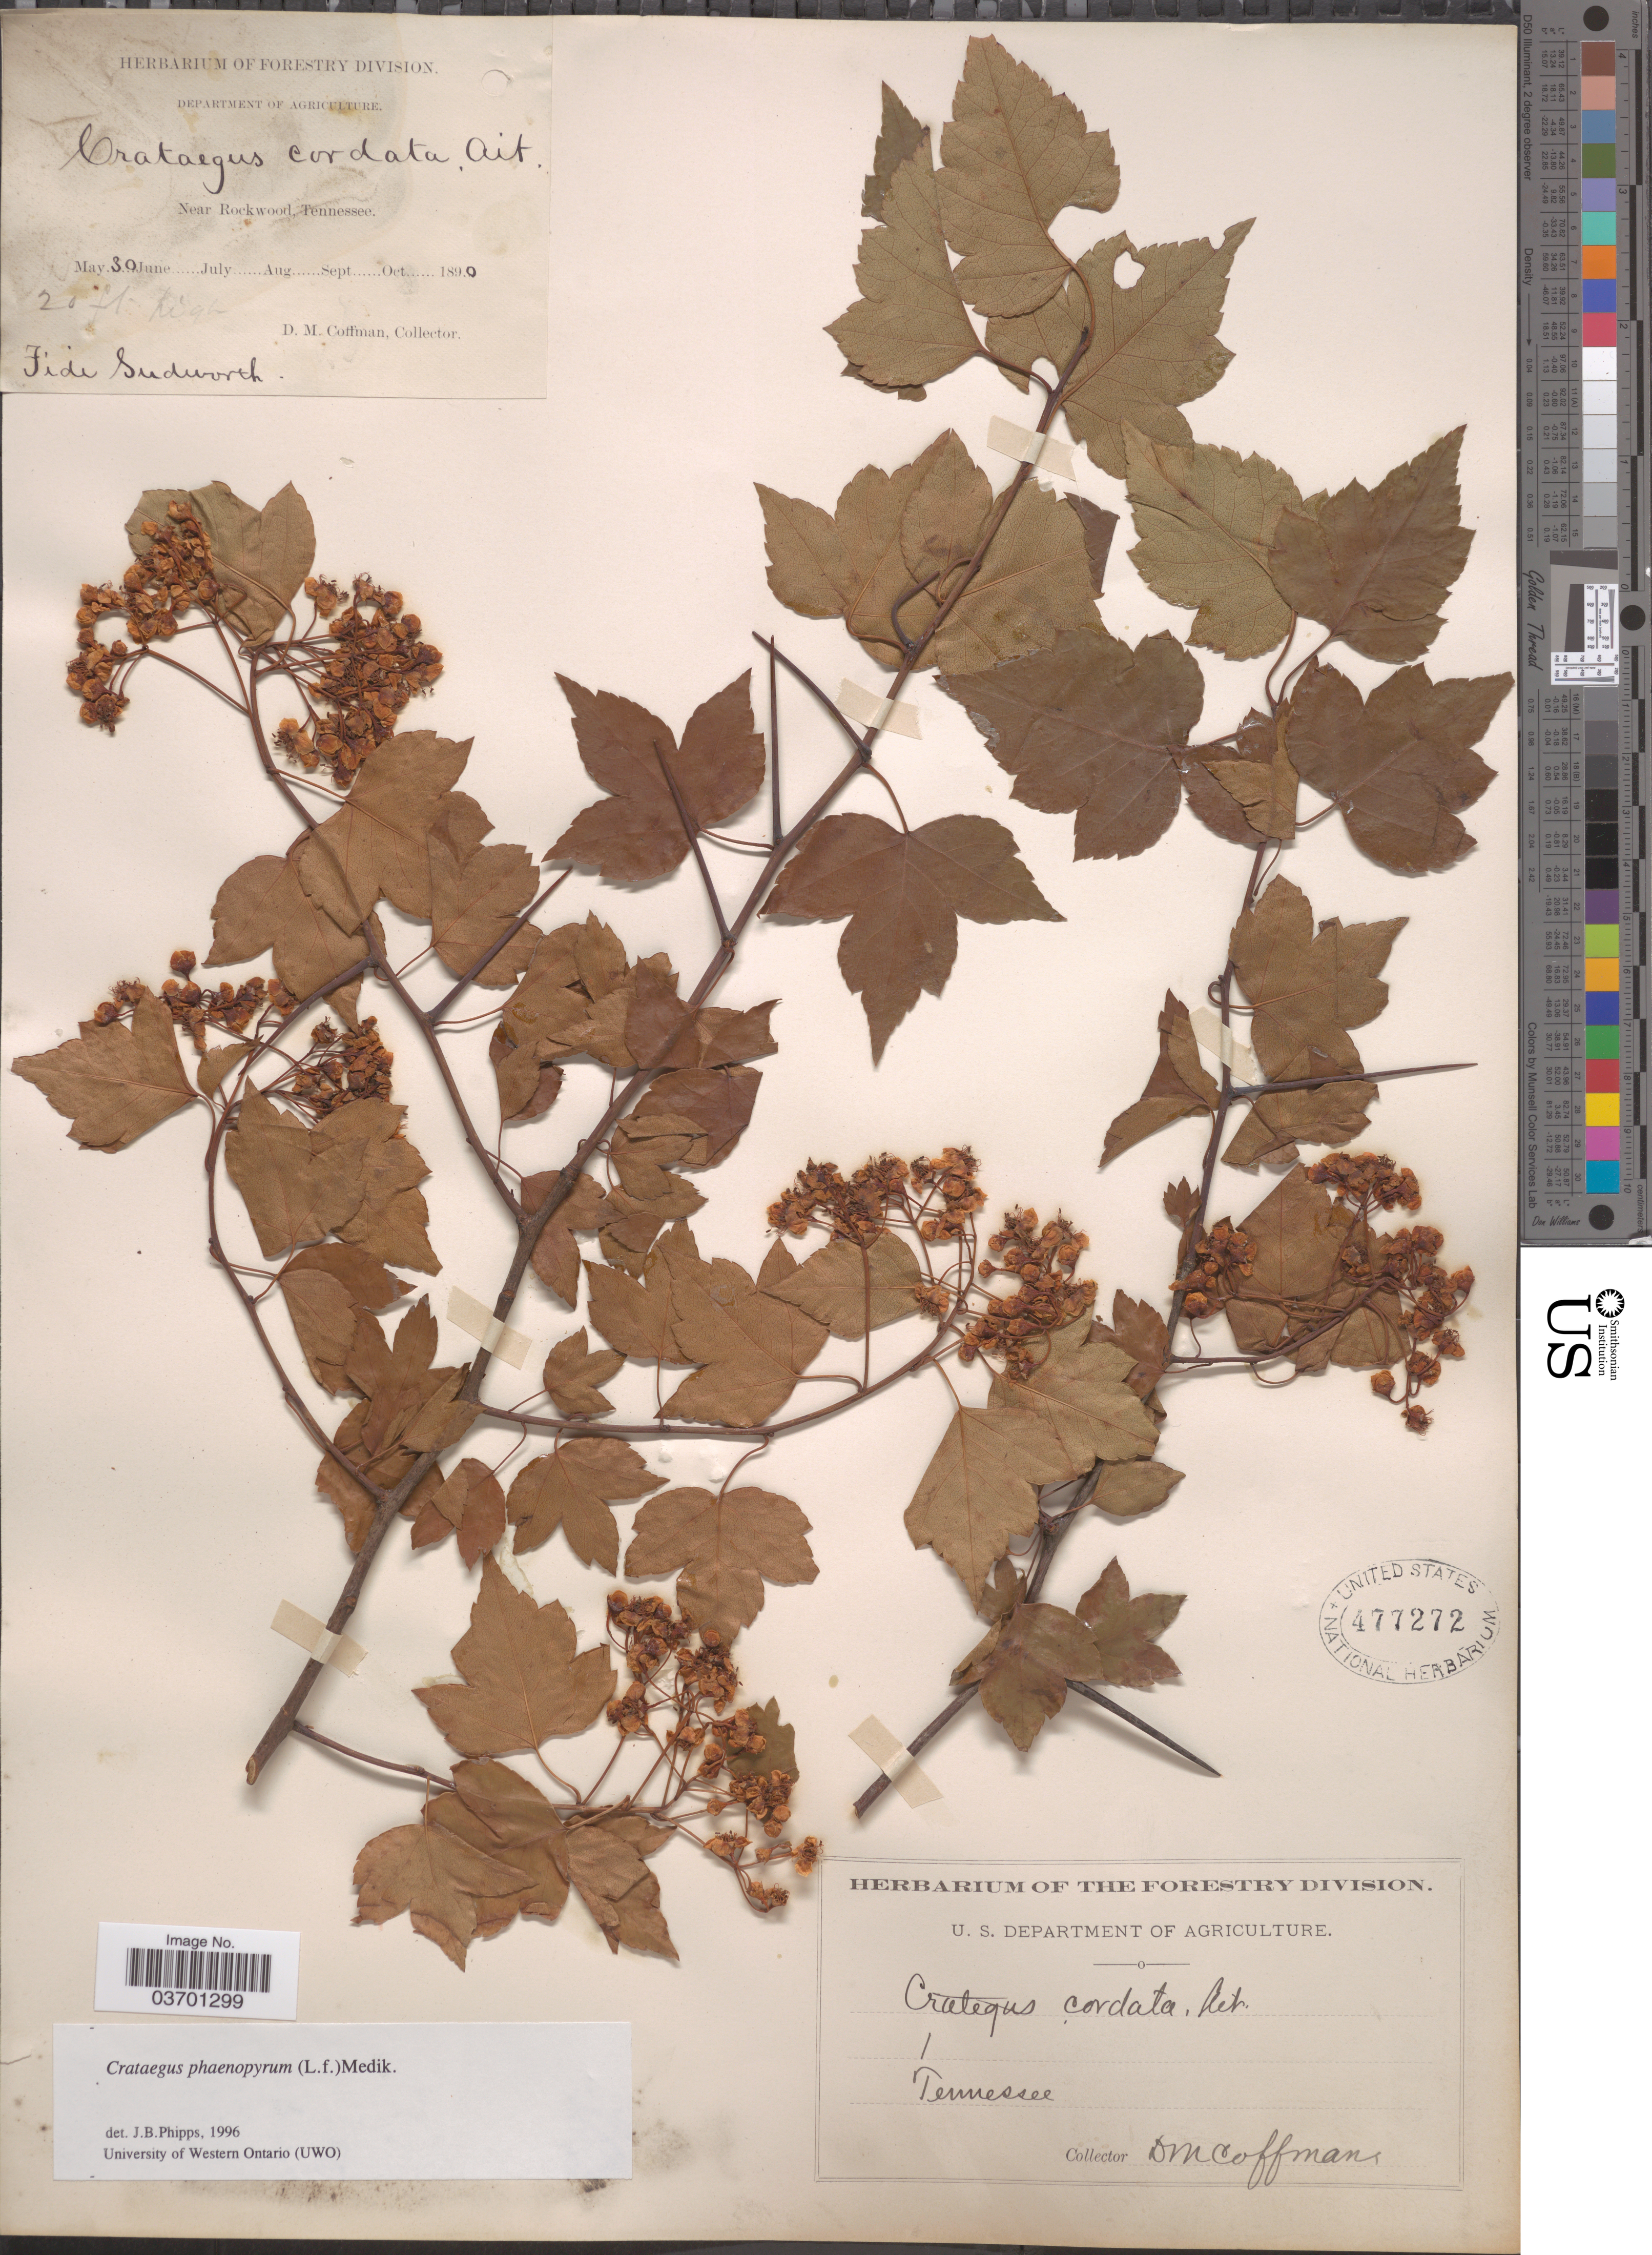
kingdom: Plantae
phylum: Tracheophyta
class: Magnoliopsida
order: Rosales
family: Rosaceae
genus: Crataegus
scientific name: Crataegus phaenopyrum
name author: (L. f.) Medik.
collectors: D. M. Coffman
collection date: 1890-05-30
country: United States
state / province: Tennessee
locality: Near Rockwood.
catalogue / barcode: US 477272